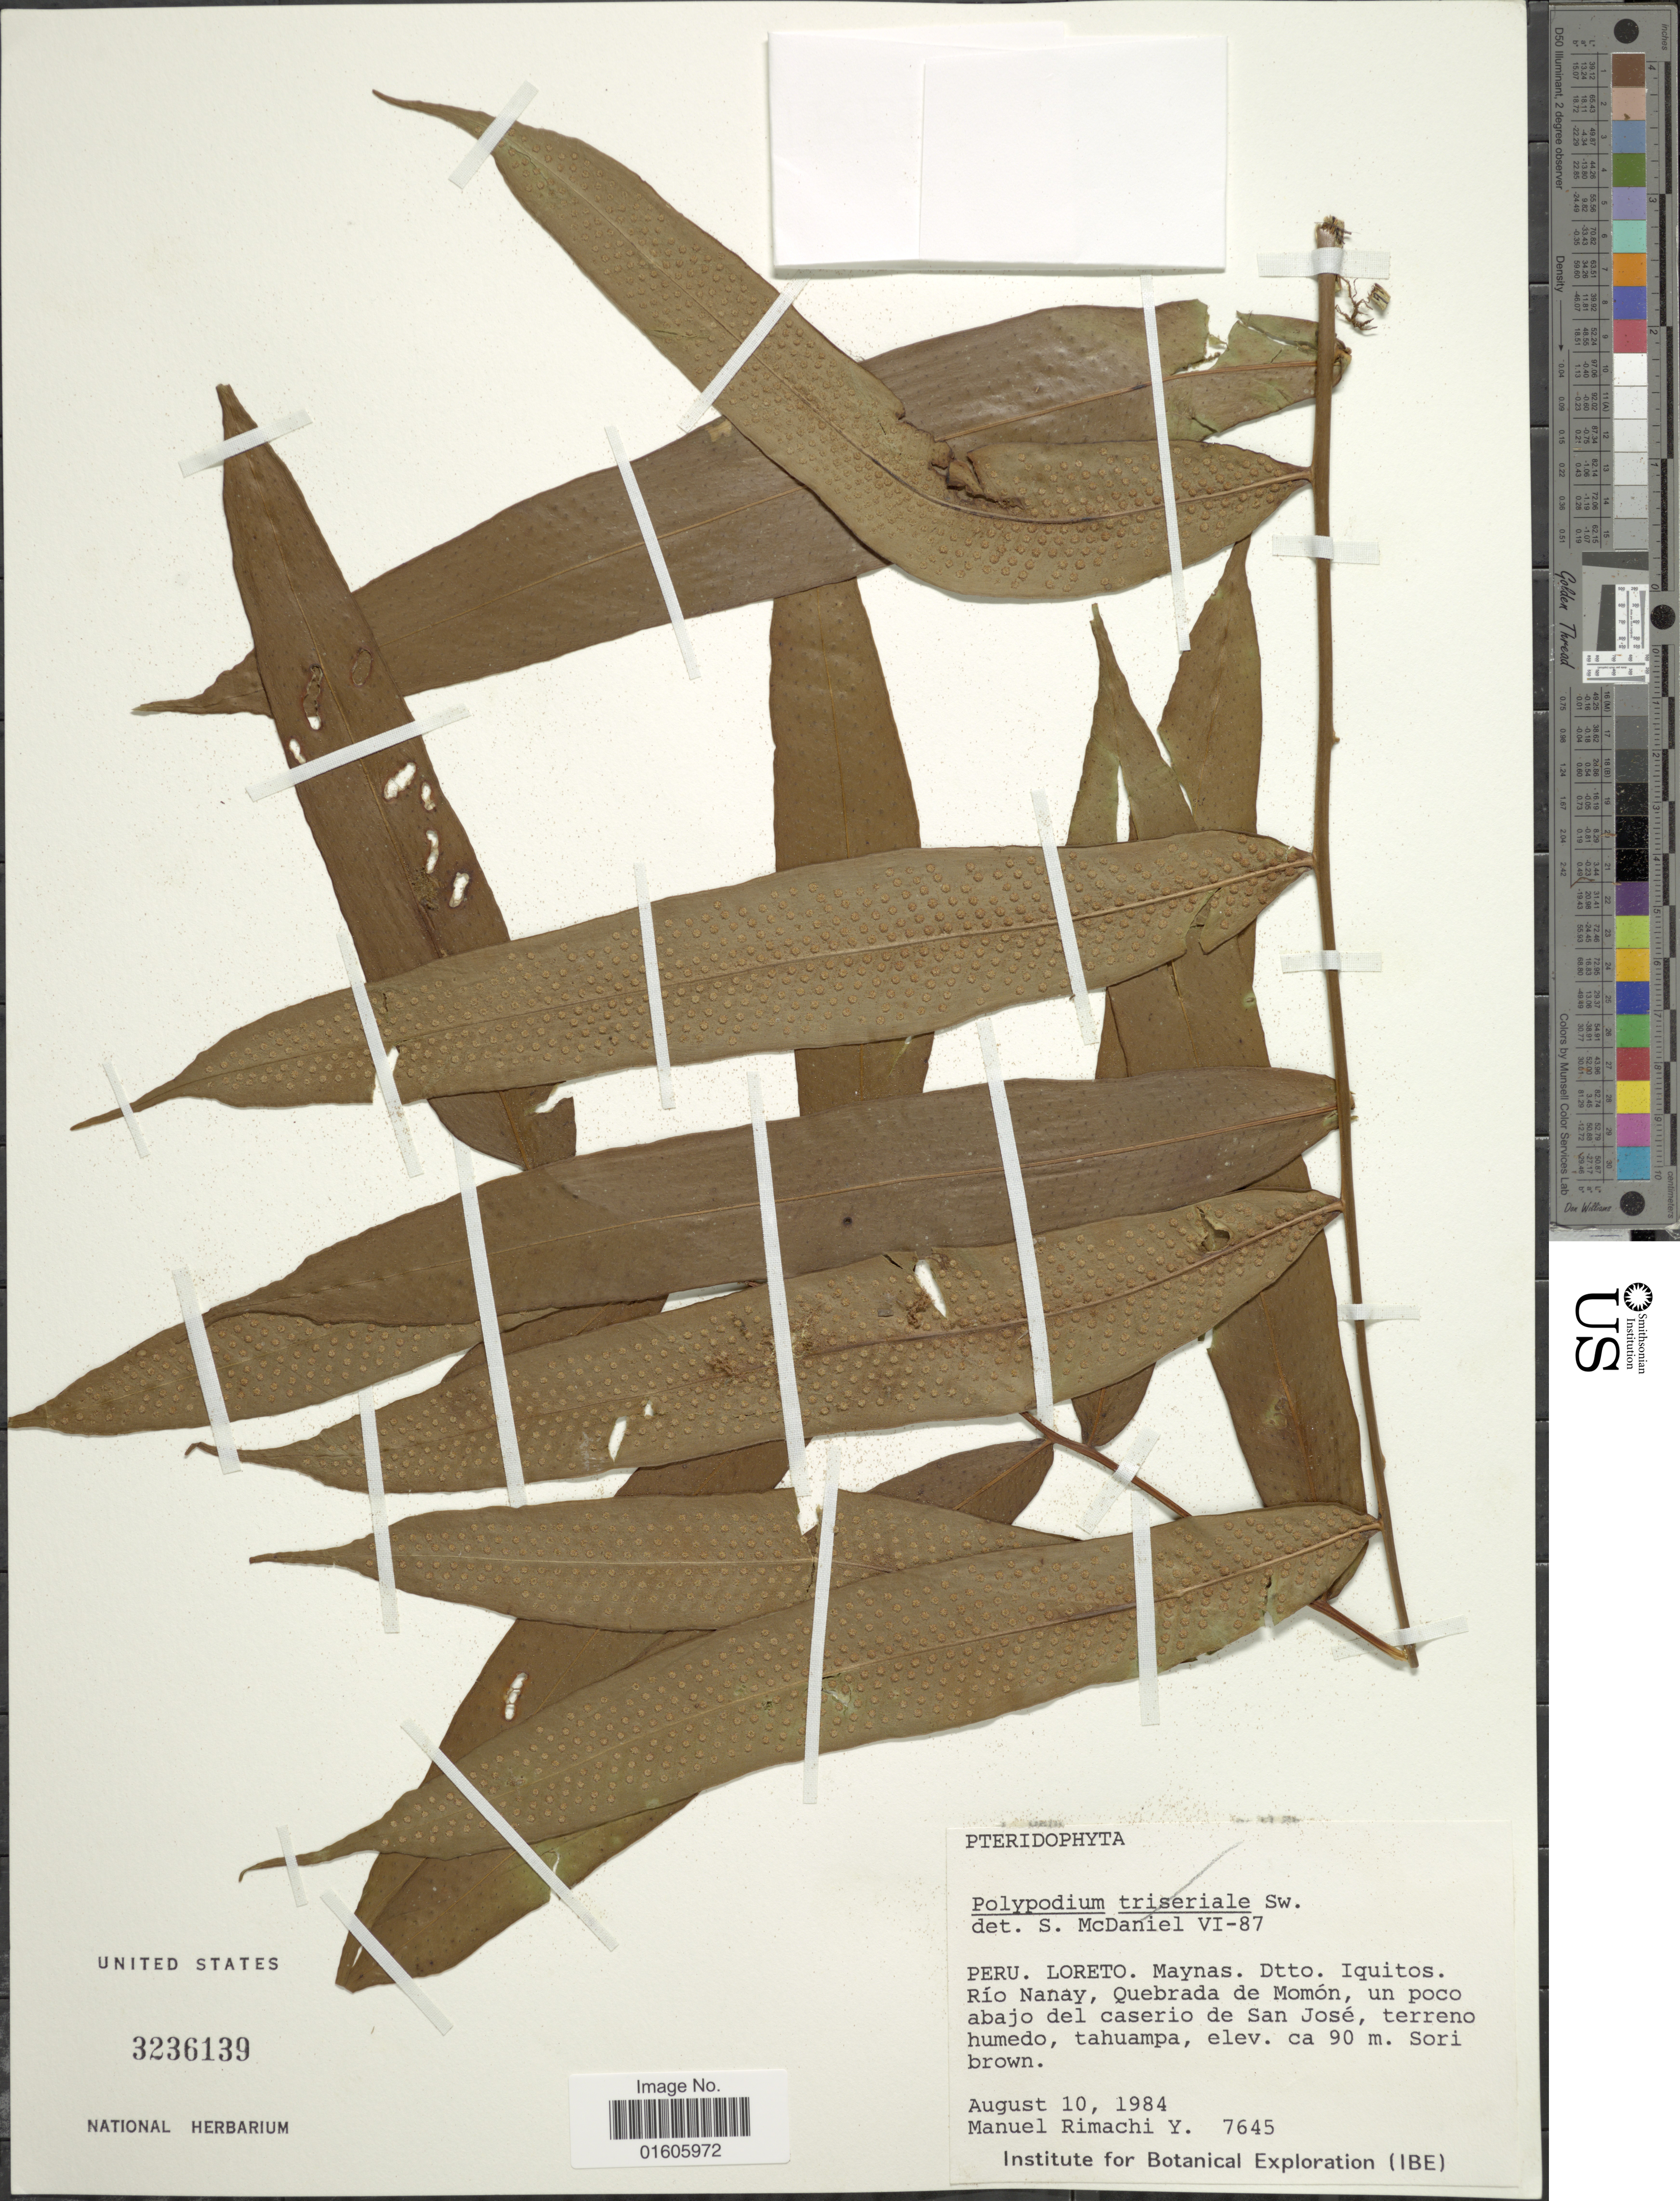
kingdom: Plantae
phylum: Tracheophyta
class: Polypodiopsida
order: Polypodiales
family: Polypodiaceae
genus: Serpocaulon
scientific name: Serpocaulon adnatum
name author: (Kunze ex Klotzsch) A.R. Sm.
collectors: M. Rimachi Y.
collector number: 7645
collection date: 1984-08-10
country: Peru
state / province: Loreto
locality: Peru. Loreto. Maynas. Dtto. Iquitos. Río Nanay, Quebrada de Momón, un poco abajo del caserio de San José, terreno humedo, tahuampa.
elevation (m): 90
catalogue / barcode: US 3236139